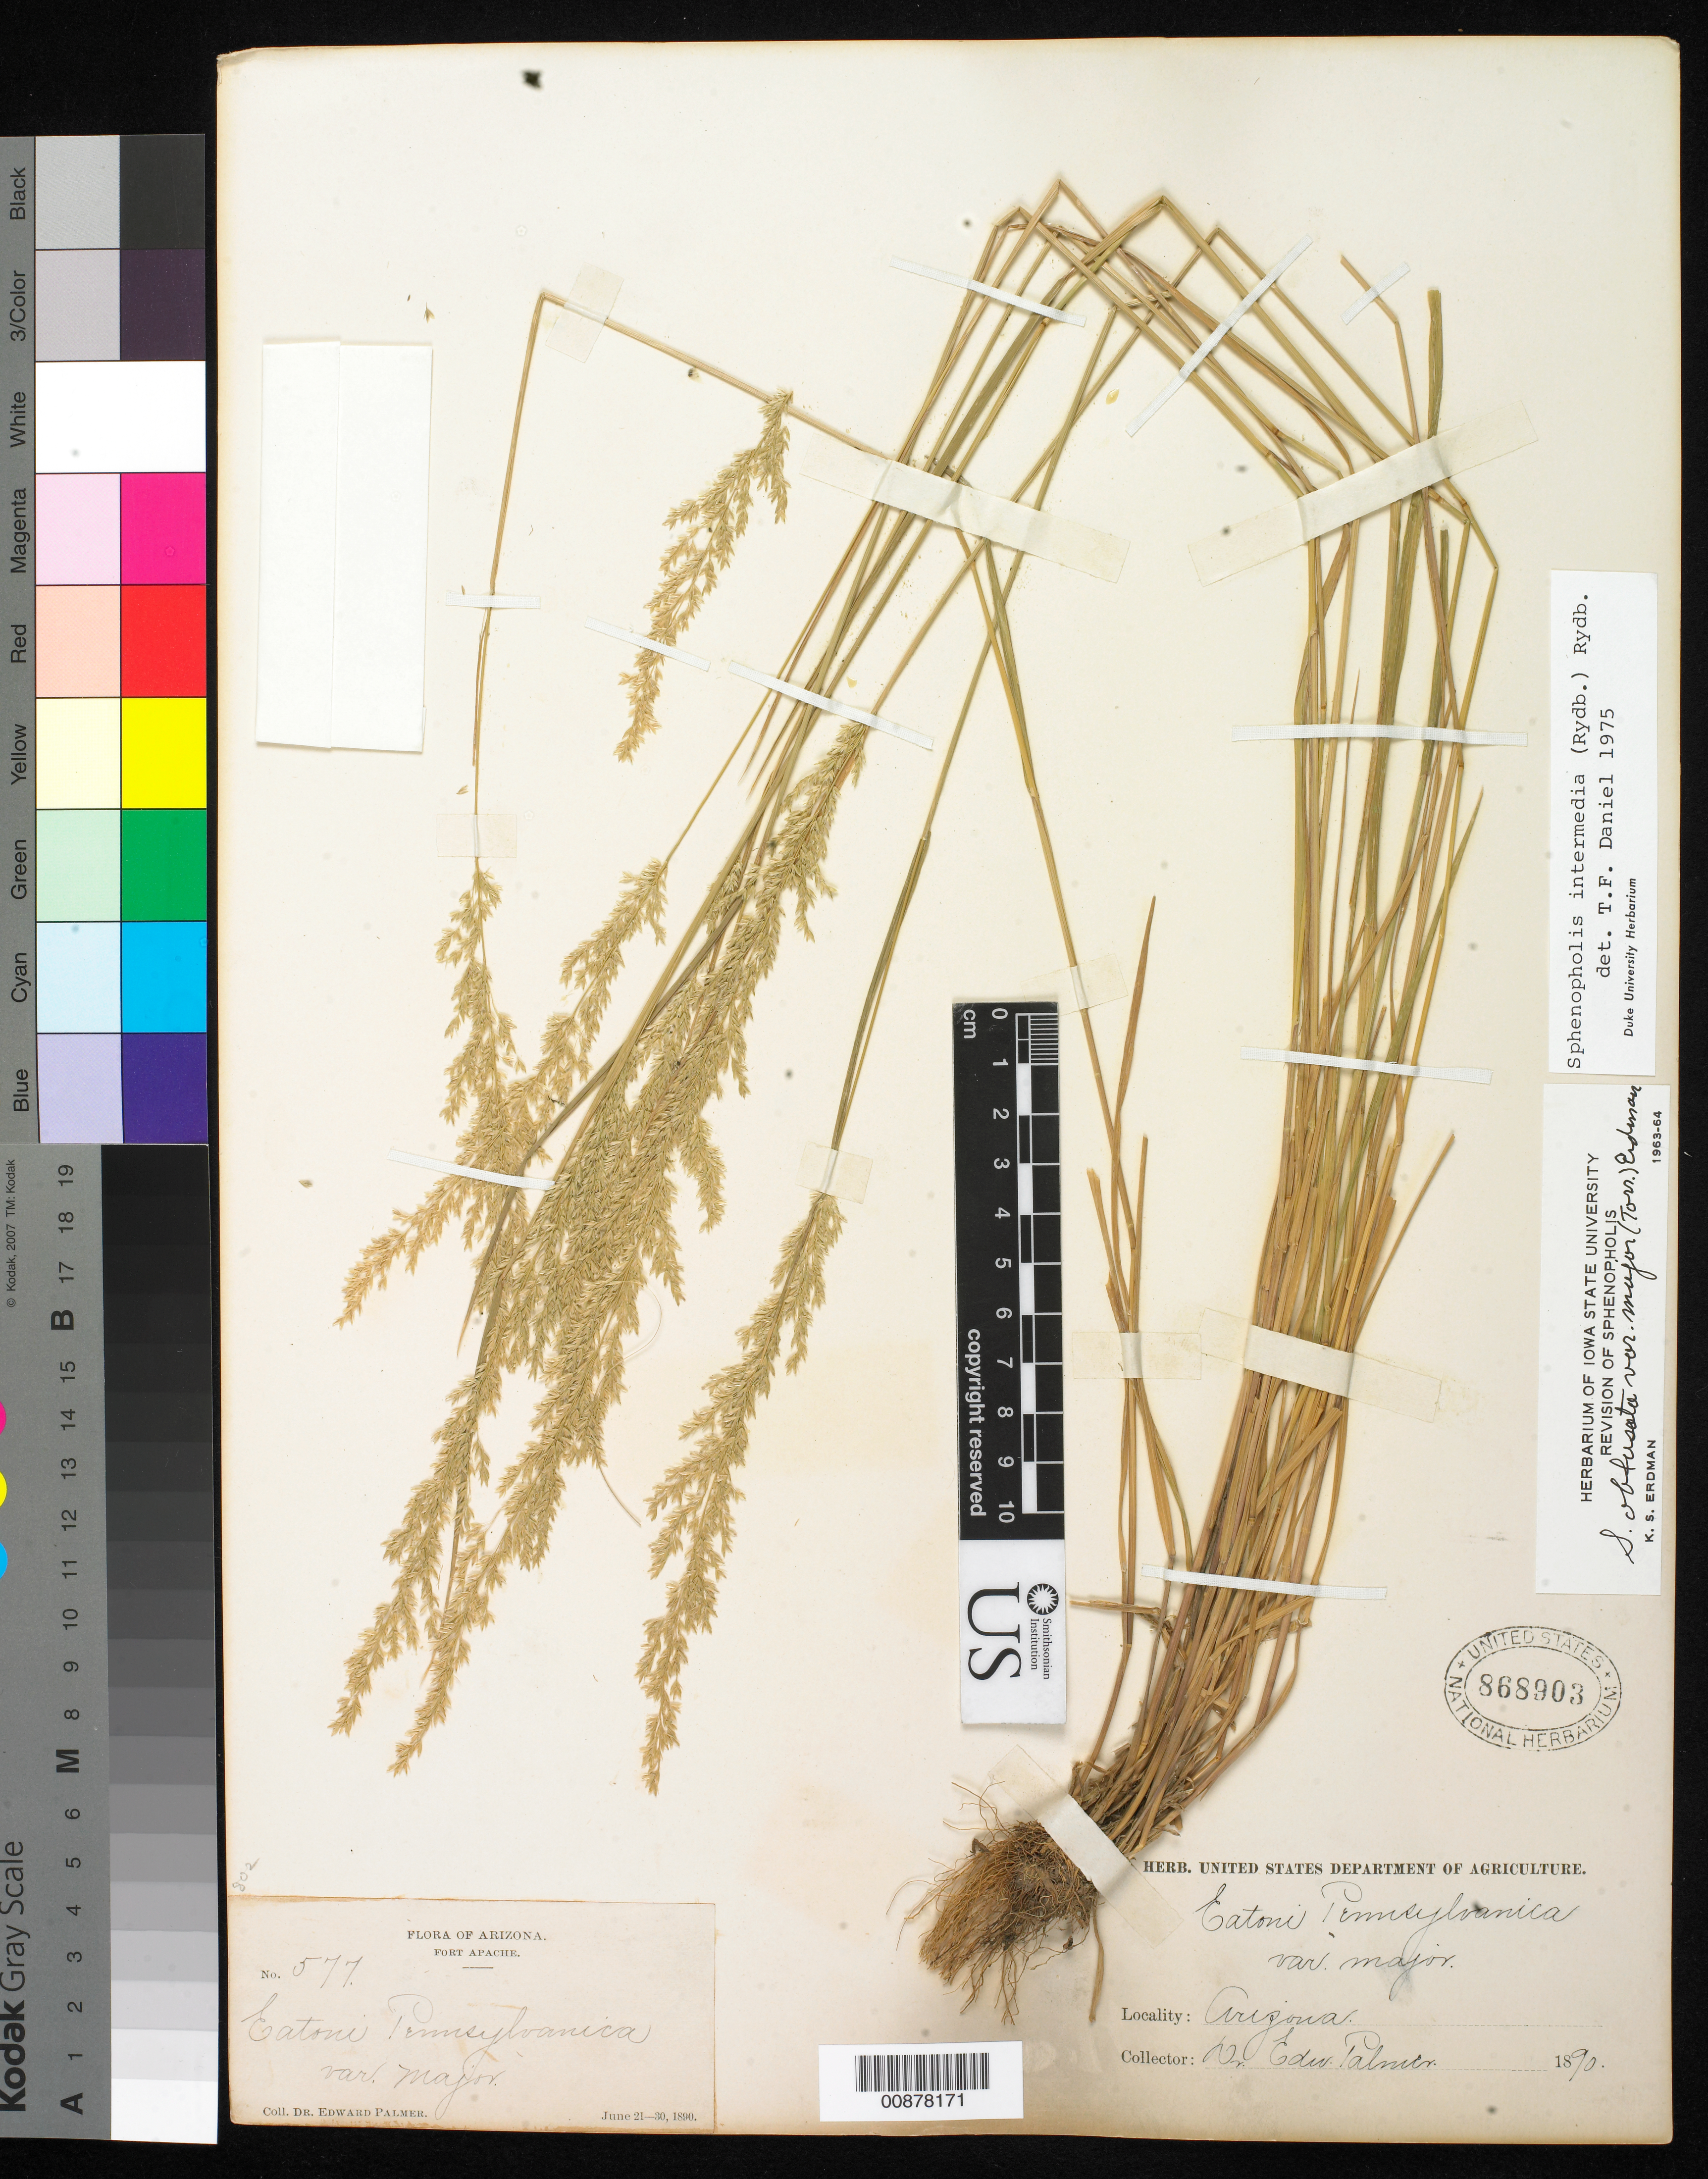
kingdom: Plantae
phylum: Tracheophyta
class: Liliopsida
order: Poales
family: Poaceae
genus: Sphenopholis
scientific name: Sphenopholis intermedia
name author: (Rydb.) Rydb.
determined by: Daniel, Thomas F.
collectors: E. Palmer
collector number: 577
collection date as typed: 21 Jun 1890 to 30 Jun 1890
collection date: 1890-06-21/1890-06-30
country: United States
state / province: Arizona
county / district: Navajo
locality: Fort Apache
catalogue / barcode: US 868903